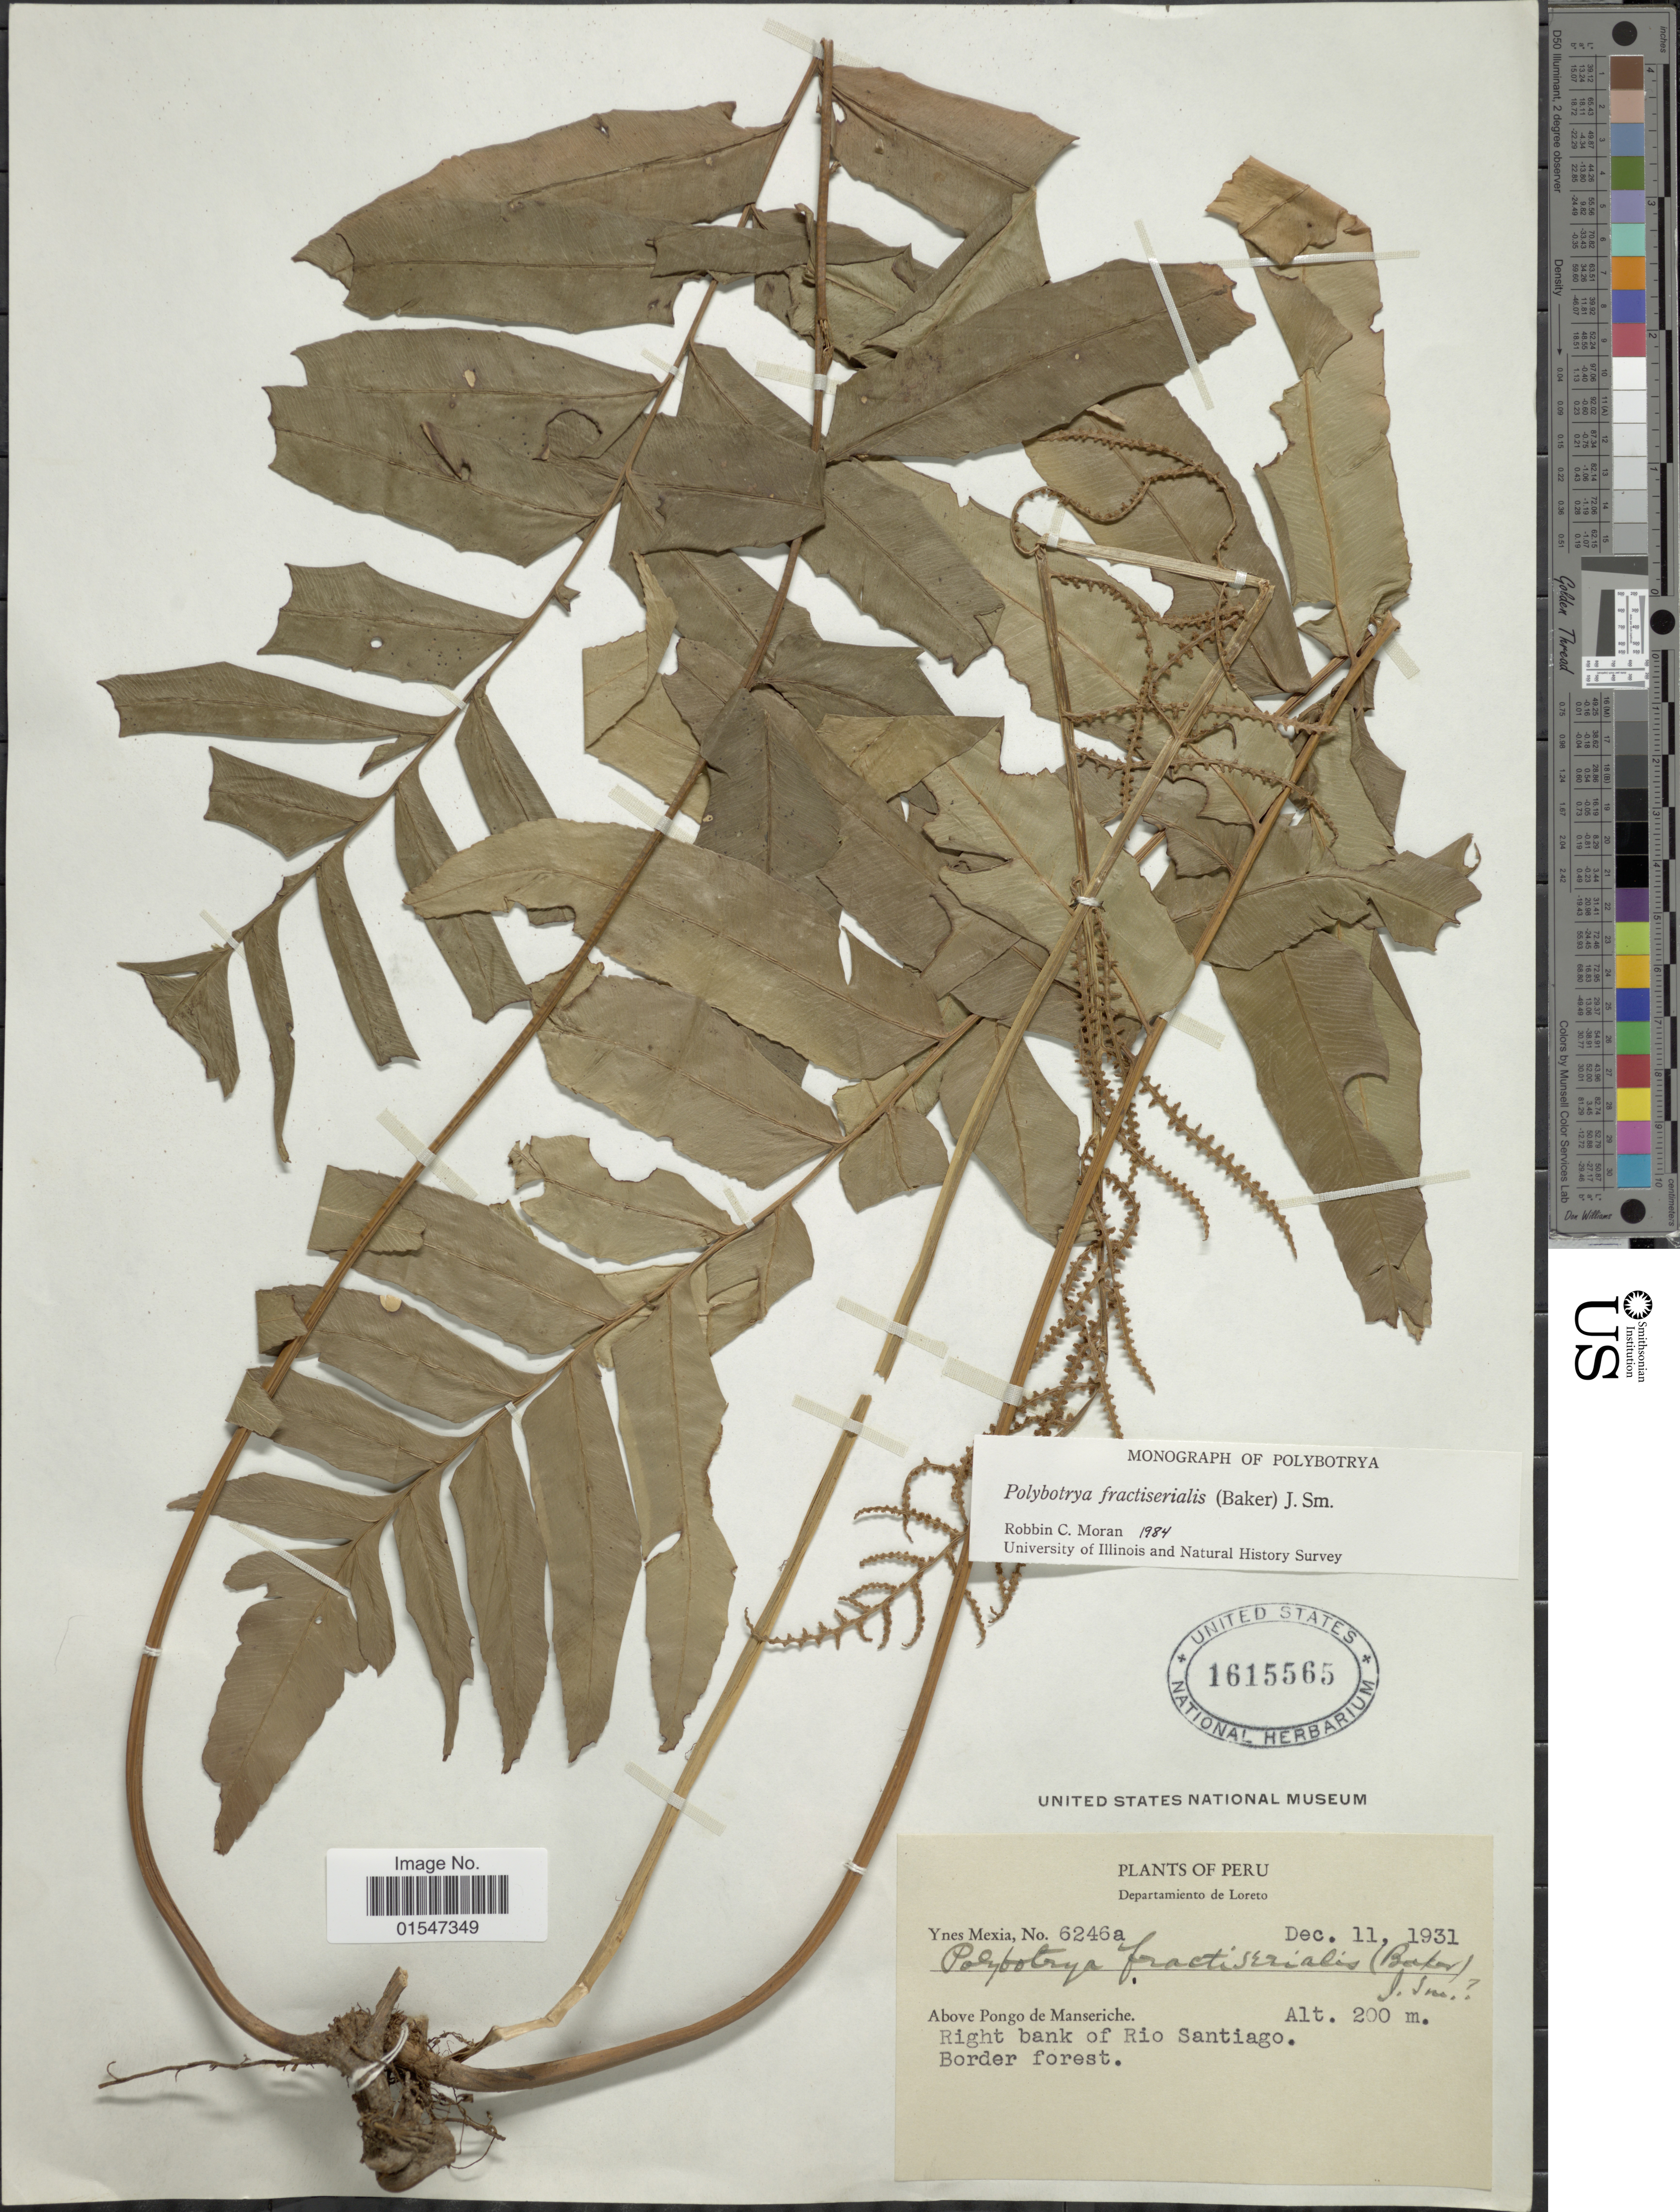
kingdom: Plantae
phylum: Tracheophyta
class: Polypodiopsida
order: Polypodiales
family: Dryopteridaceae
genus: Polybotrya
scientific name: Polybotrya fractiserialis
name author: (Baker) J. Sm.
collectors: Y. Mexia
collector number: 6246a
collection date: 1931-12-11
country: Peru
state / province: Loreto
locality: Above Pongo de Manseriche, right bank of Rio Santiago, border forest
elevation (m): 200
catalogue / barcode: US 1615565